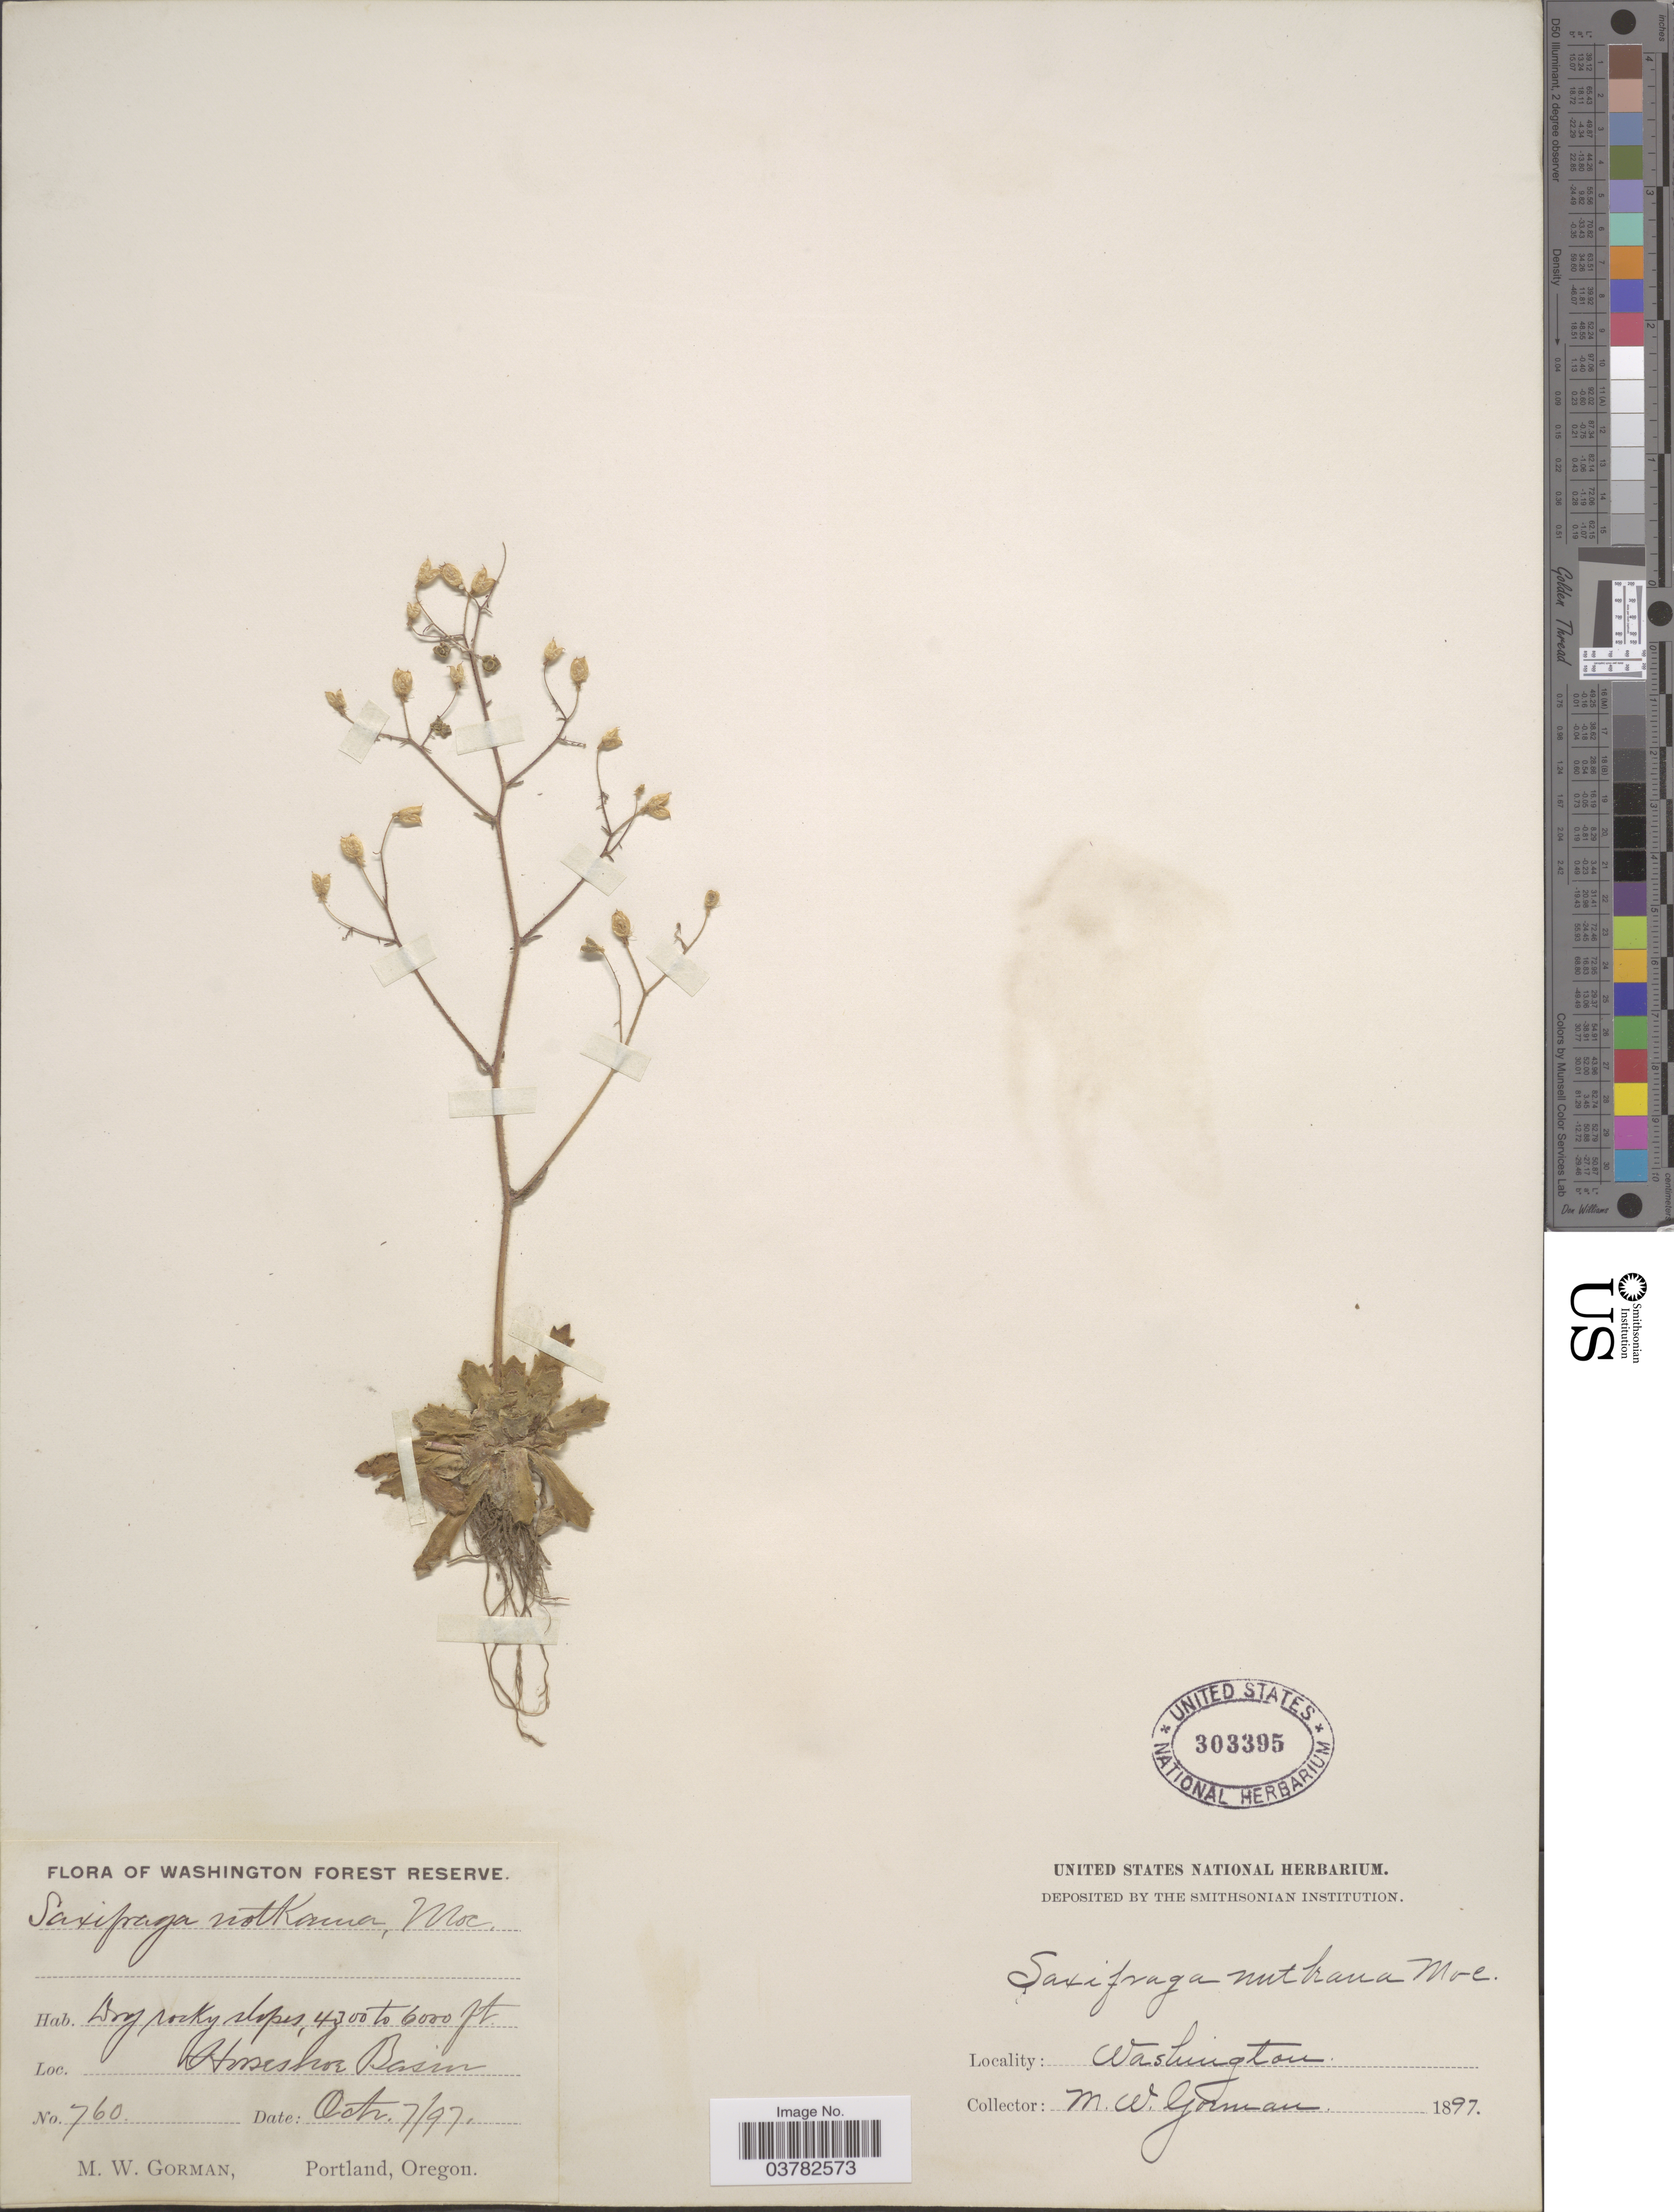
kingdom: Plantae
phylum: Tracheophyta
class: Magnoliopsida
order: Saxifragales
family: Saxifragaceae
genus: Micranthes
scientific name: Micranthes stellaris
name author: (L.) Galasso et al.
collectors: M. W. Gorman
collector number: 760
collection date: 1897-10-07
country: United States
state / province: Washington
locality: Washington Forest Reserve. Horseshoe Basin.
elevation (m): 1311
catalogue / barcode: US 303395